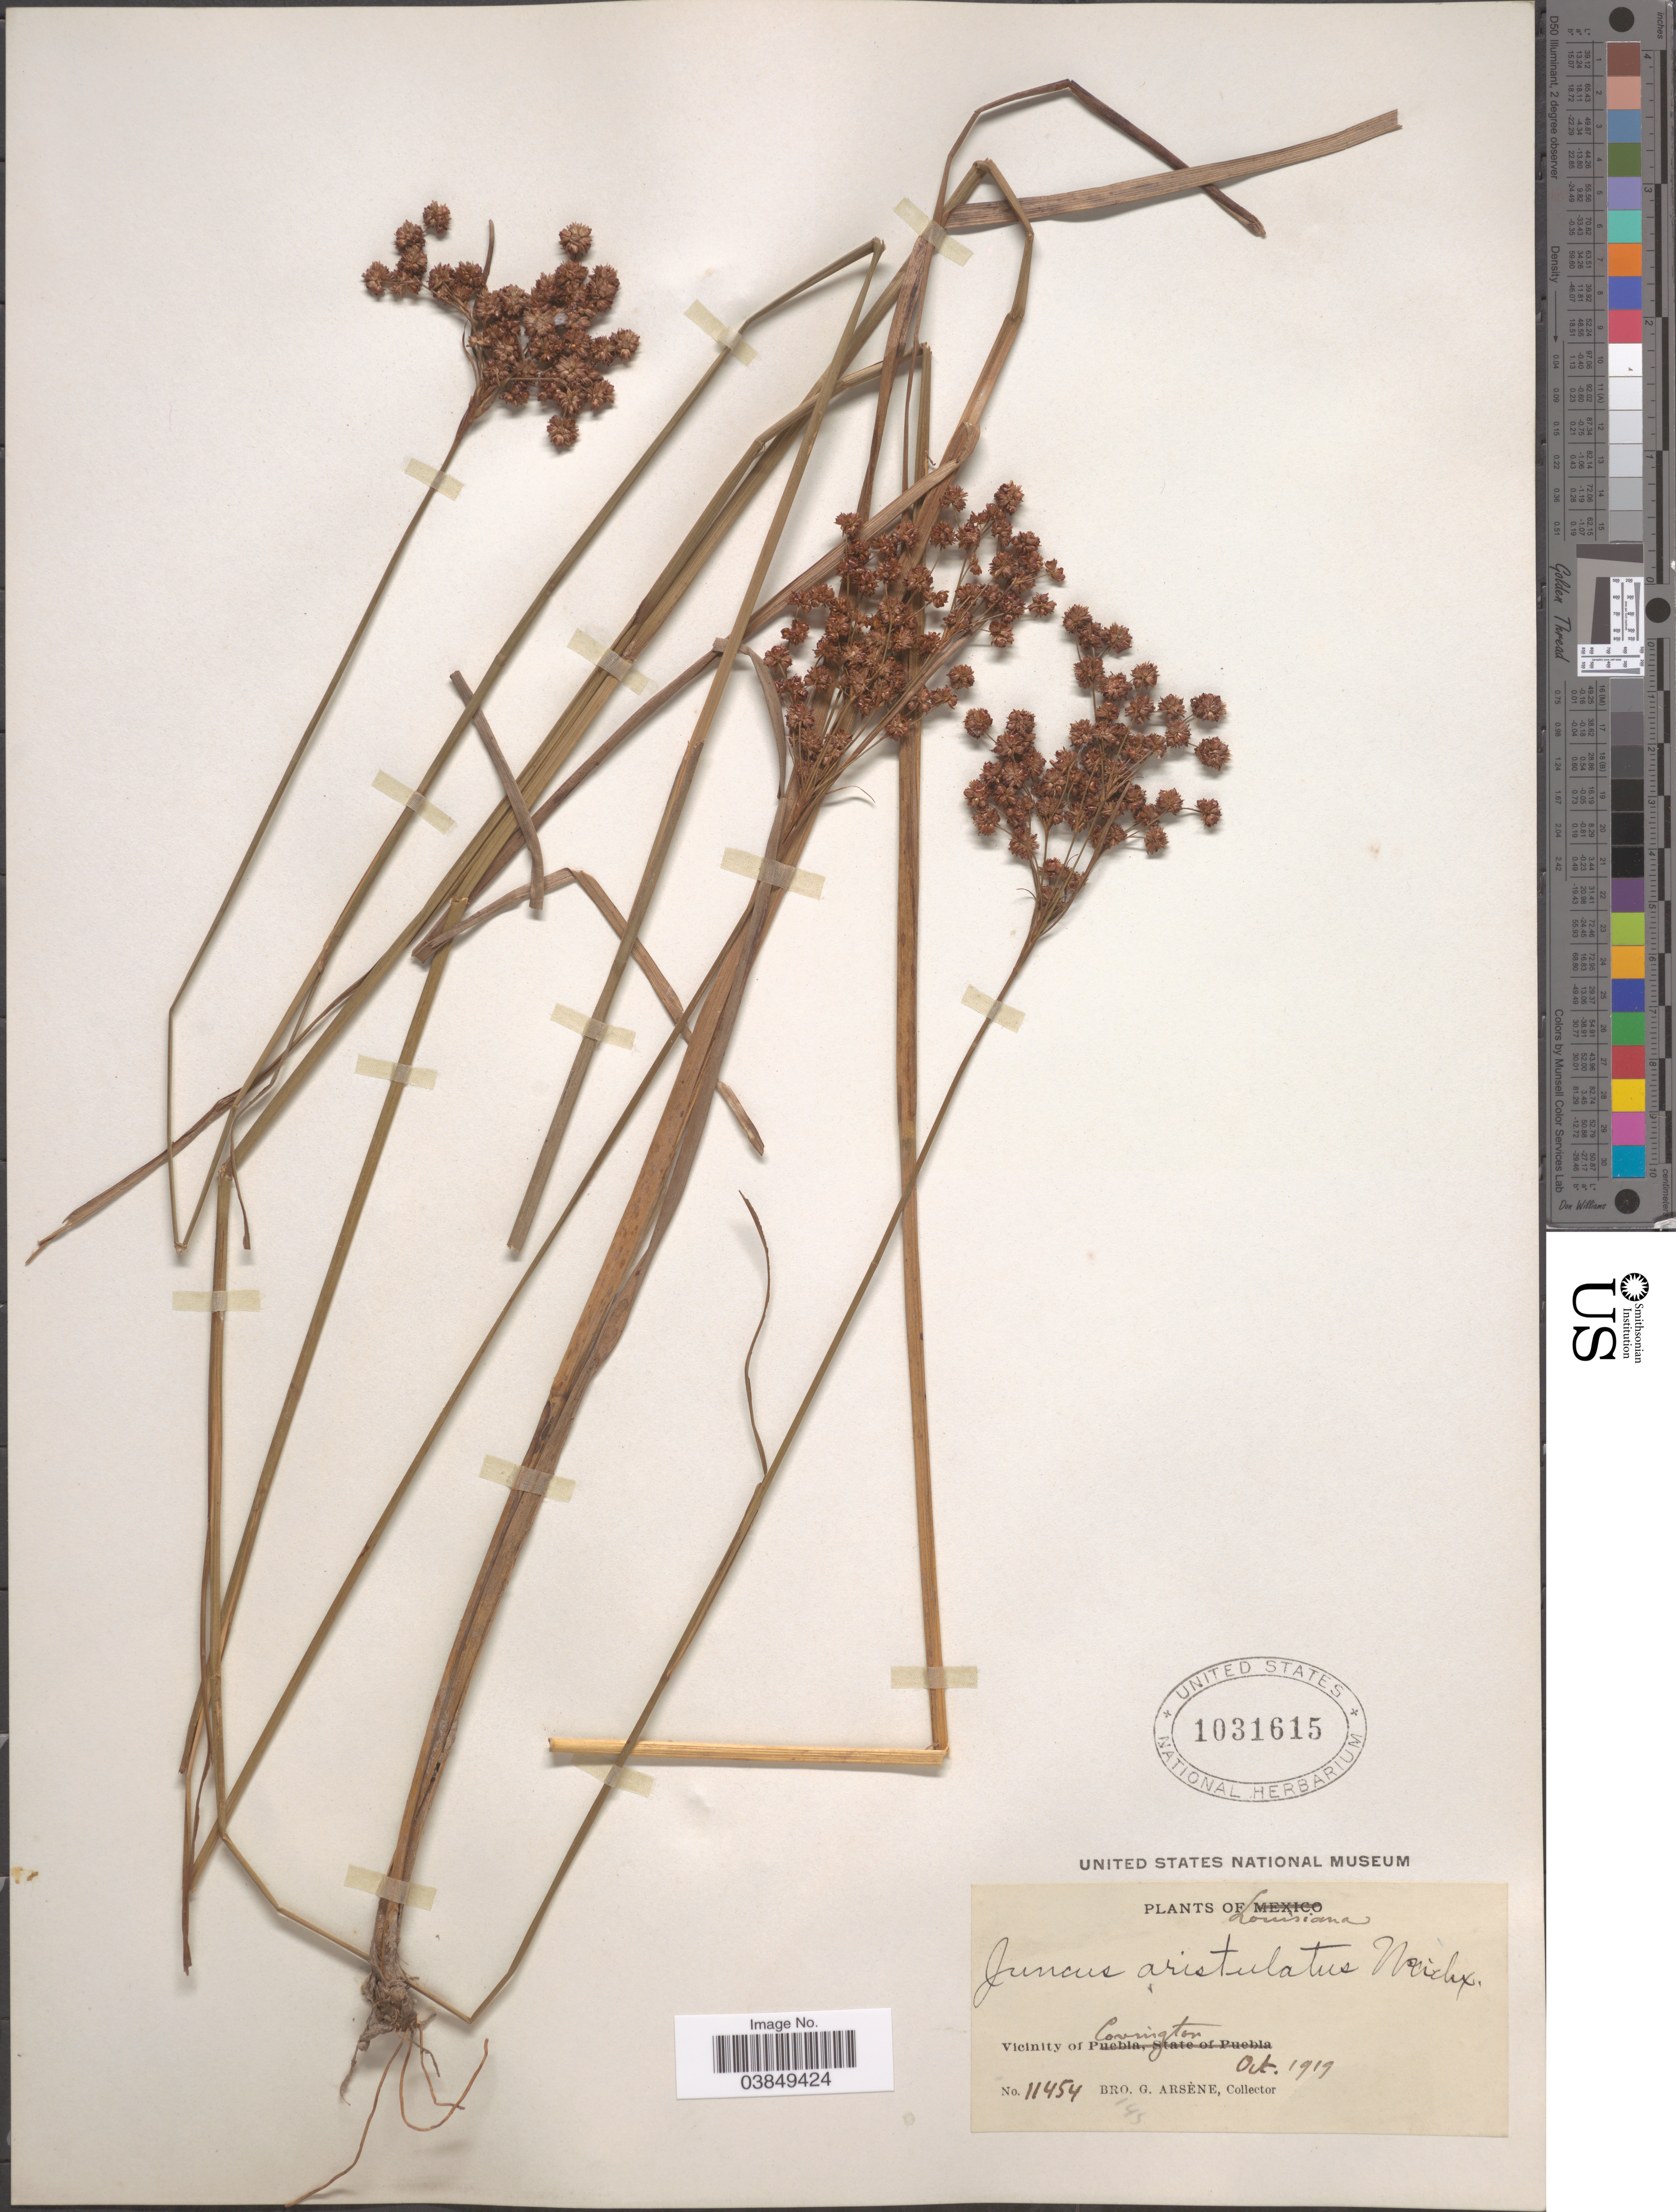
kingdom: Plantae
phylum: Tracheophyta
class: Liliopsida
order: Poales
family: Juncaceae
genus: Juncus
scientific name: Juncus aristulatus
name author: Michx.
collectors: Bro. G. Arsène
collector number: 11454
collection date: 1919-10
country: United States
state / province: Louisiana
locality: Vicinity of Covington.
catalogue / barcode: US 1031615